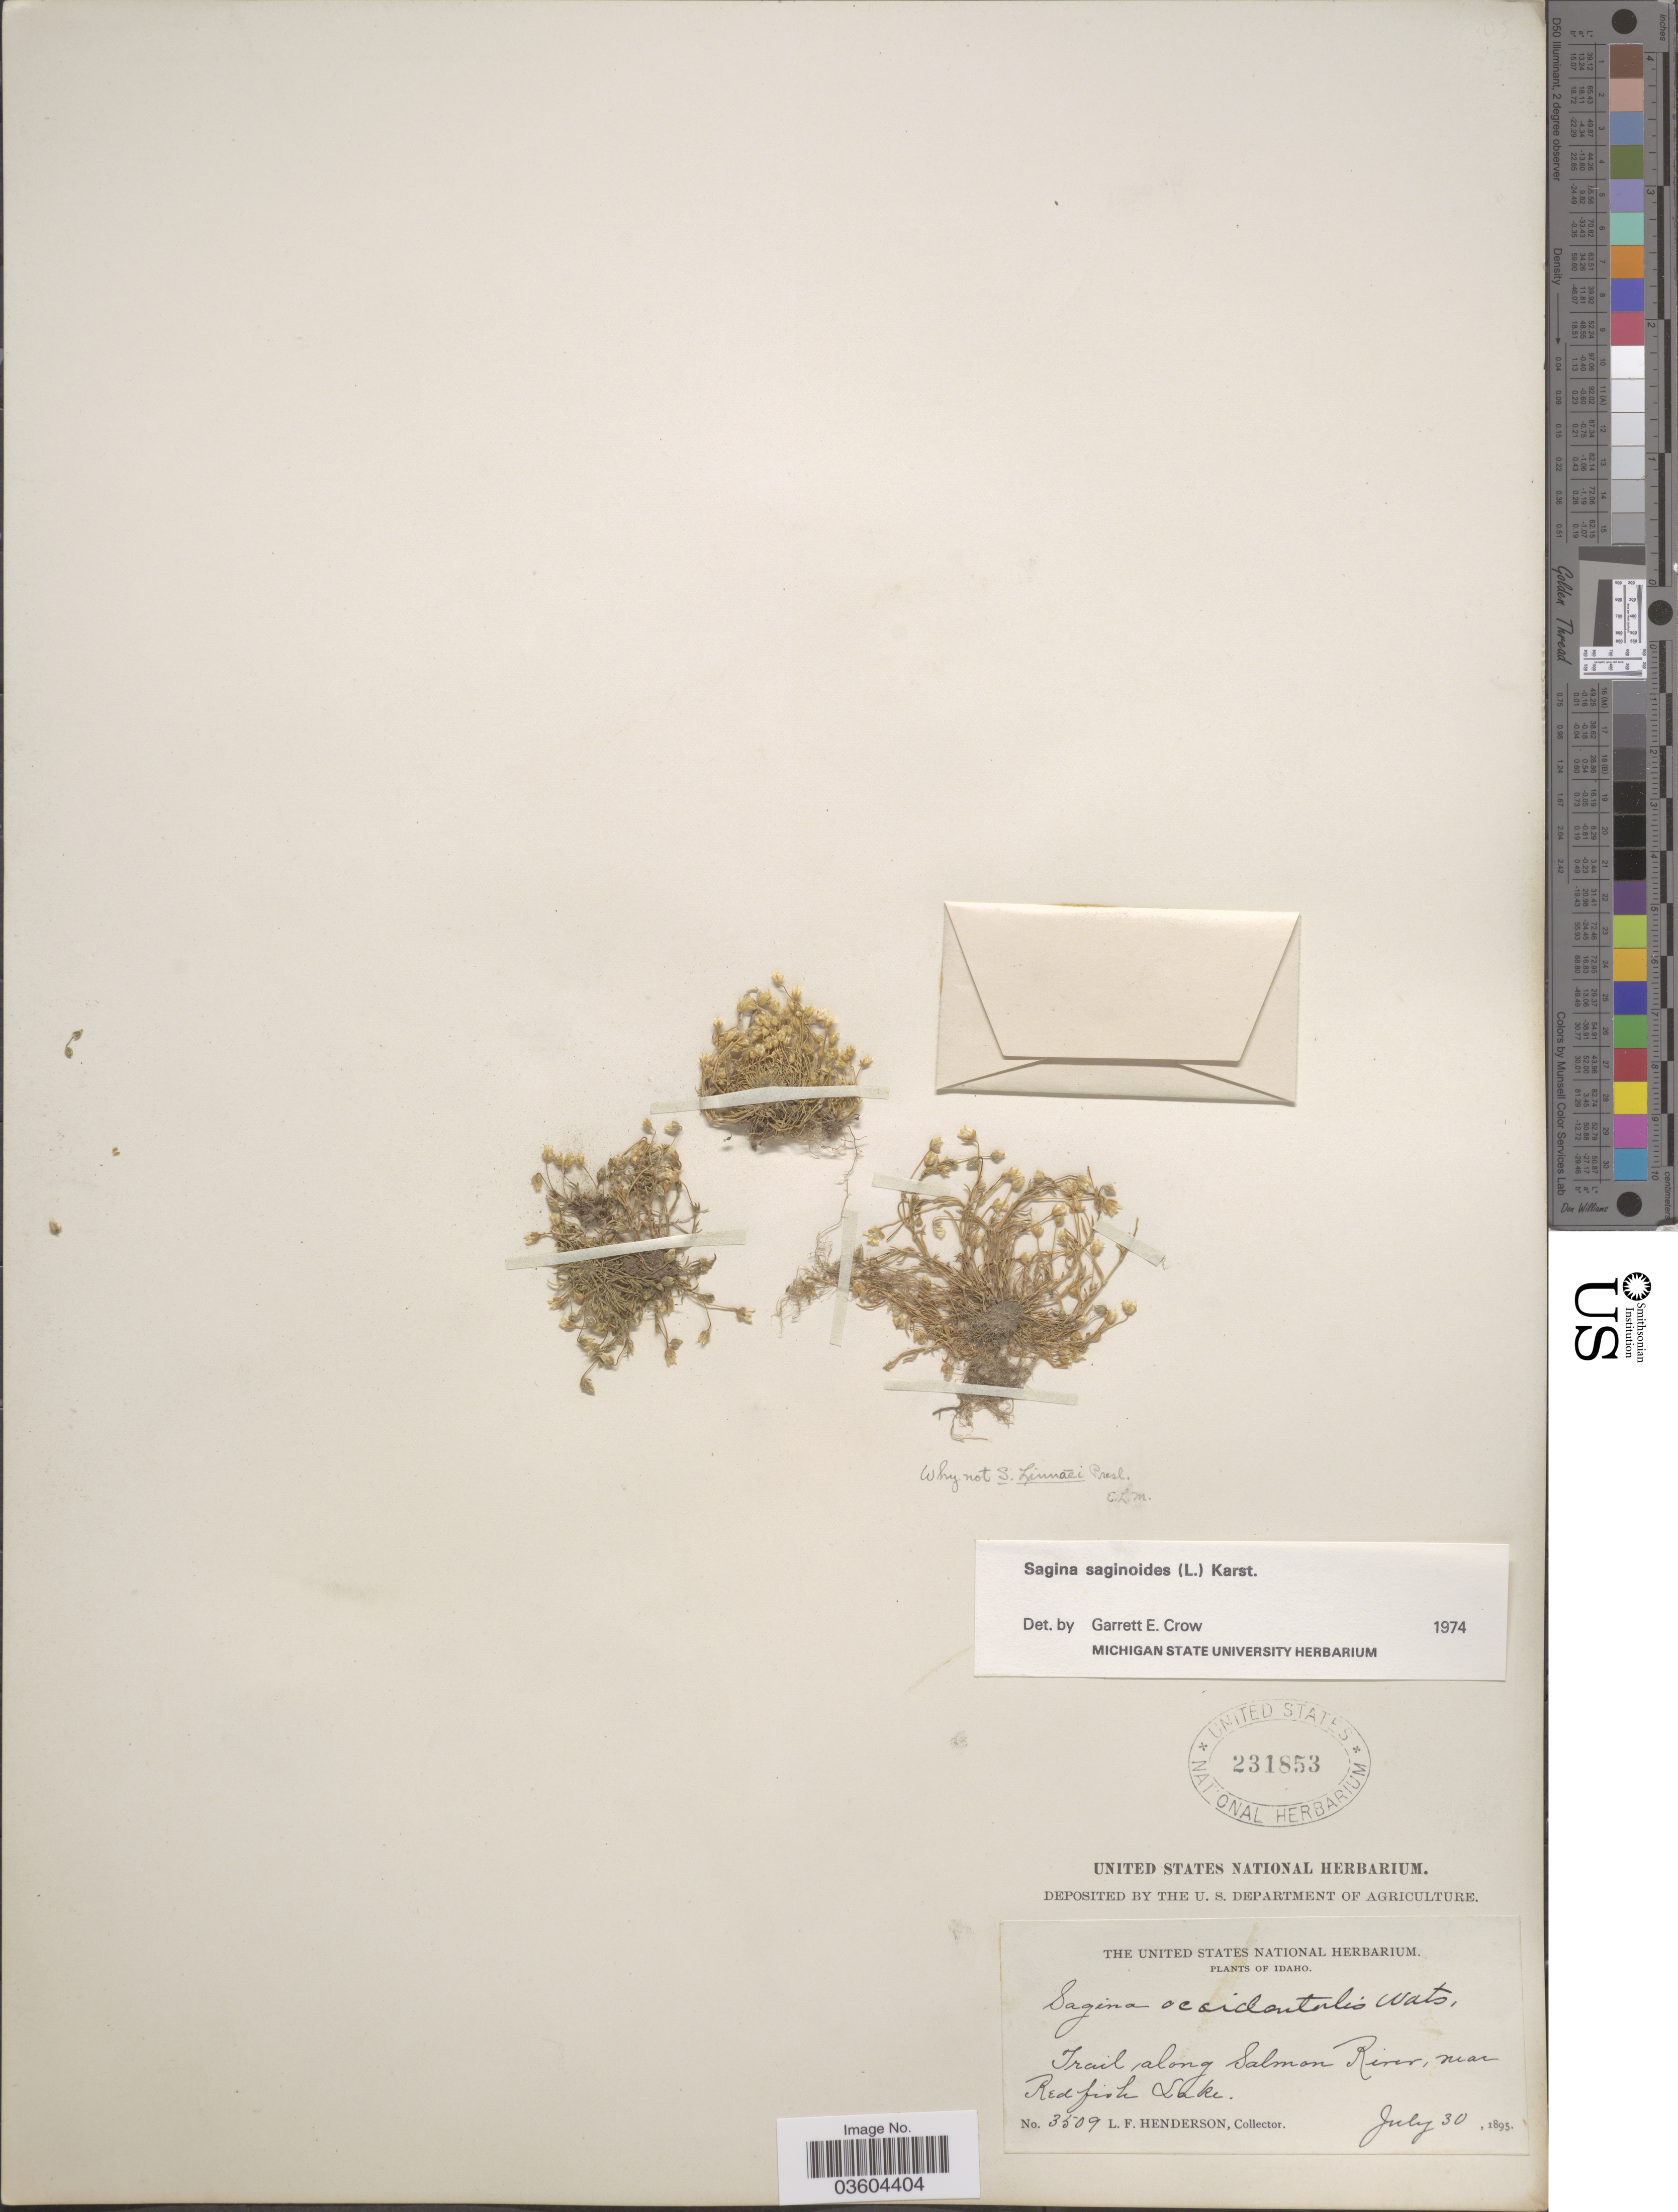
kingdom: Plantae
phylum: Tracheophyta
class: Magnoliopsida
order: Caryophyllales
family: Caryophyllaceae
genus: Sagina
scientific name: Sagina saginoides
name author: (L.) H. Karst.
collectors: L. Henderson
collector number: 3509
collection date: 1895-07-30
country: United States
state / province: Idaho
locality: Trail along Salmon River, near Red fish Lake.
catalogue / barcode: US 231853